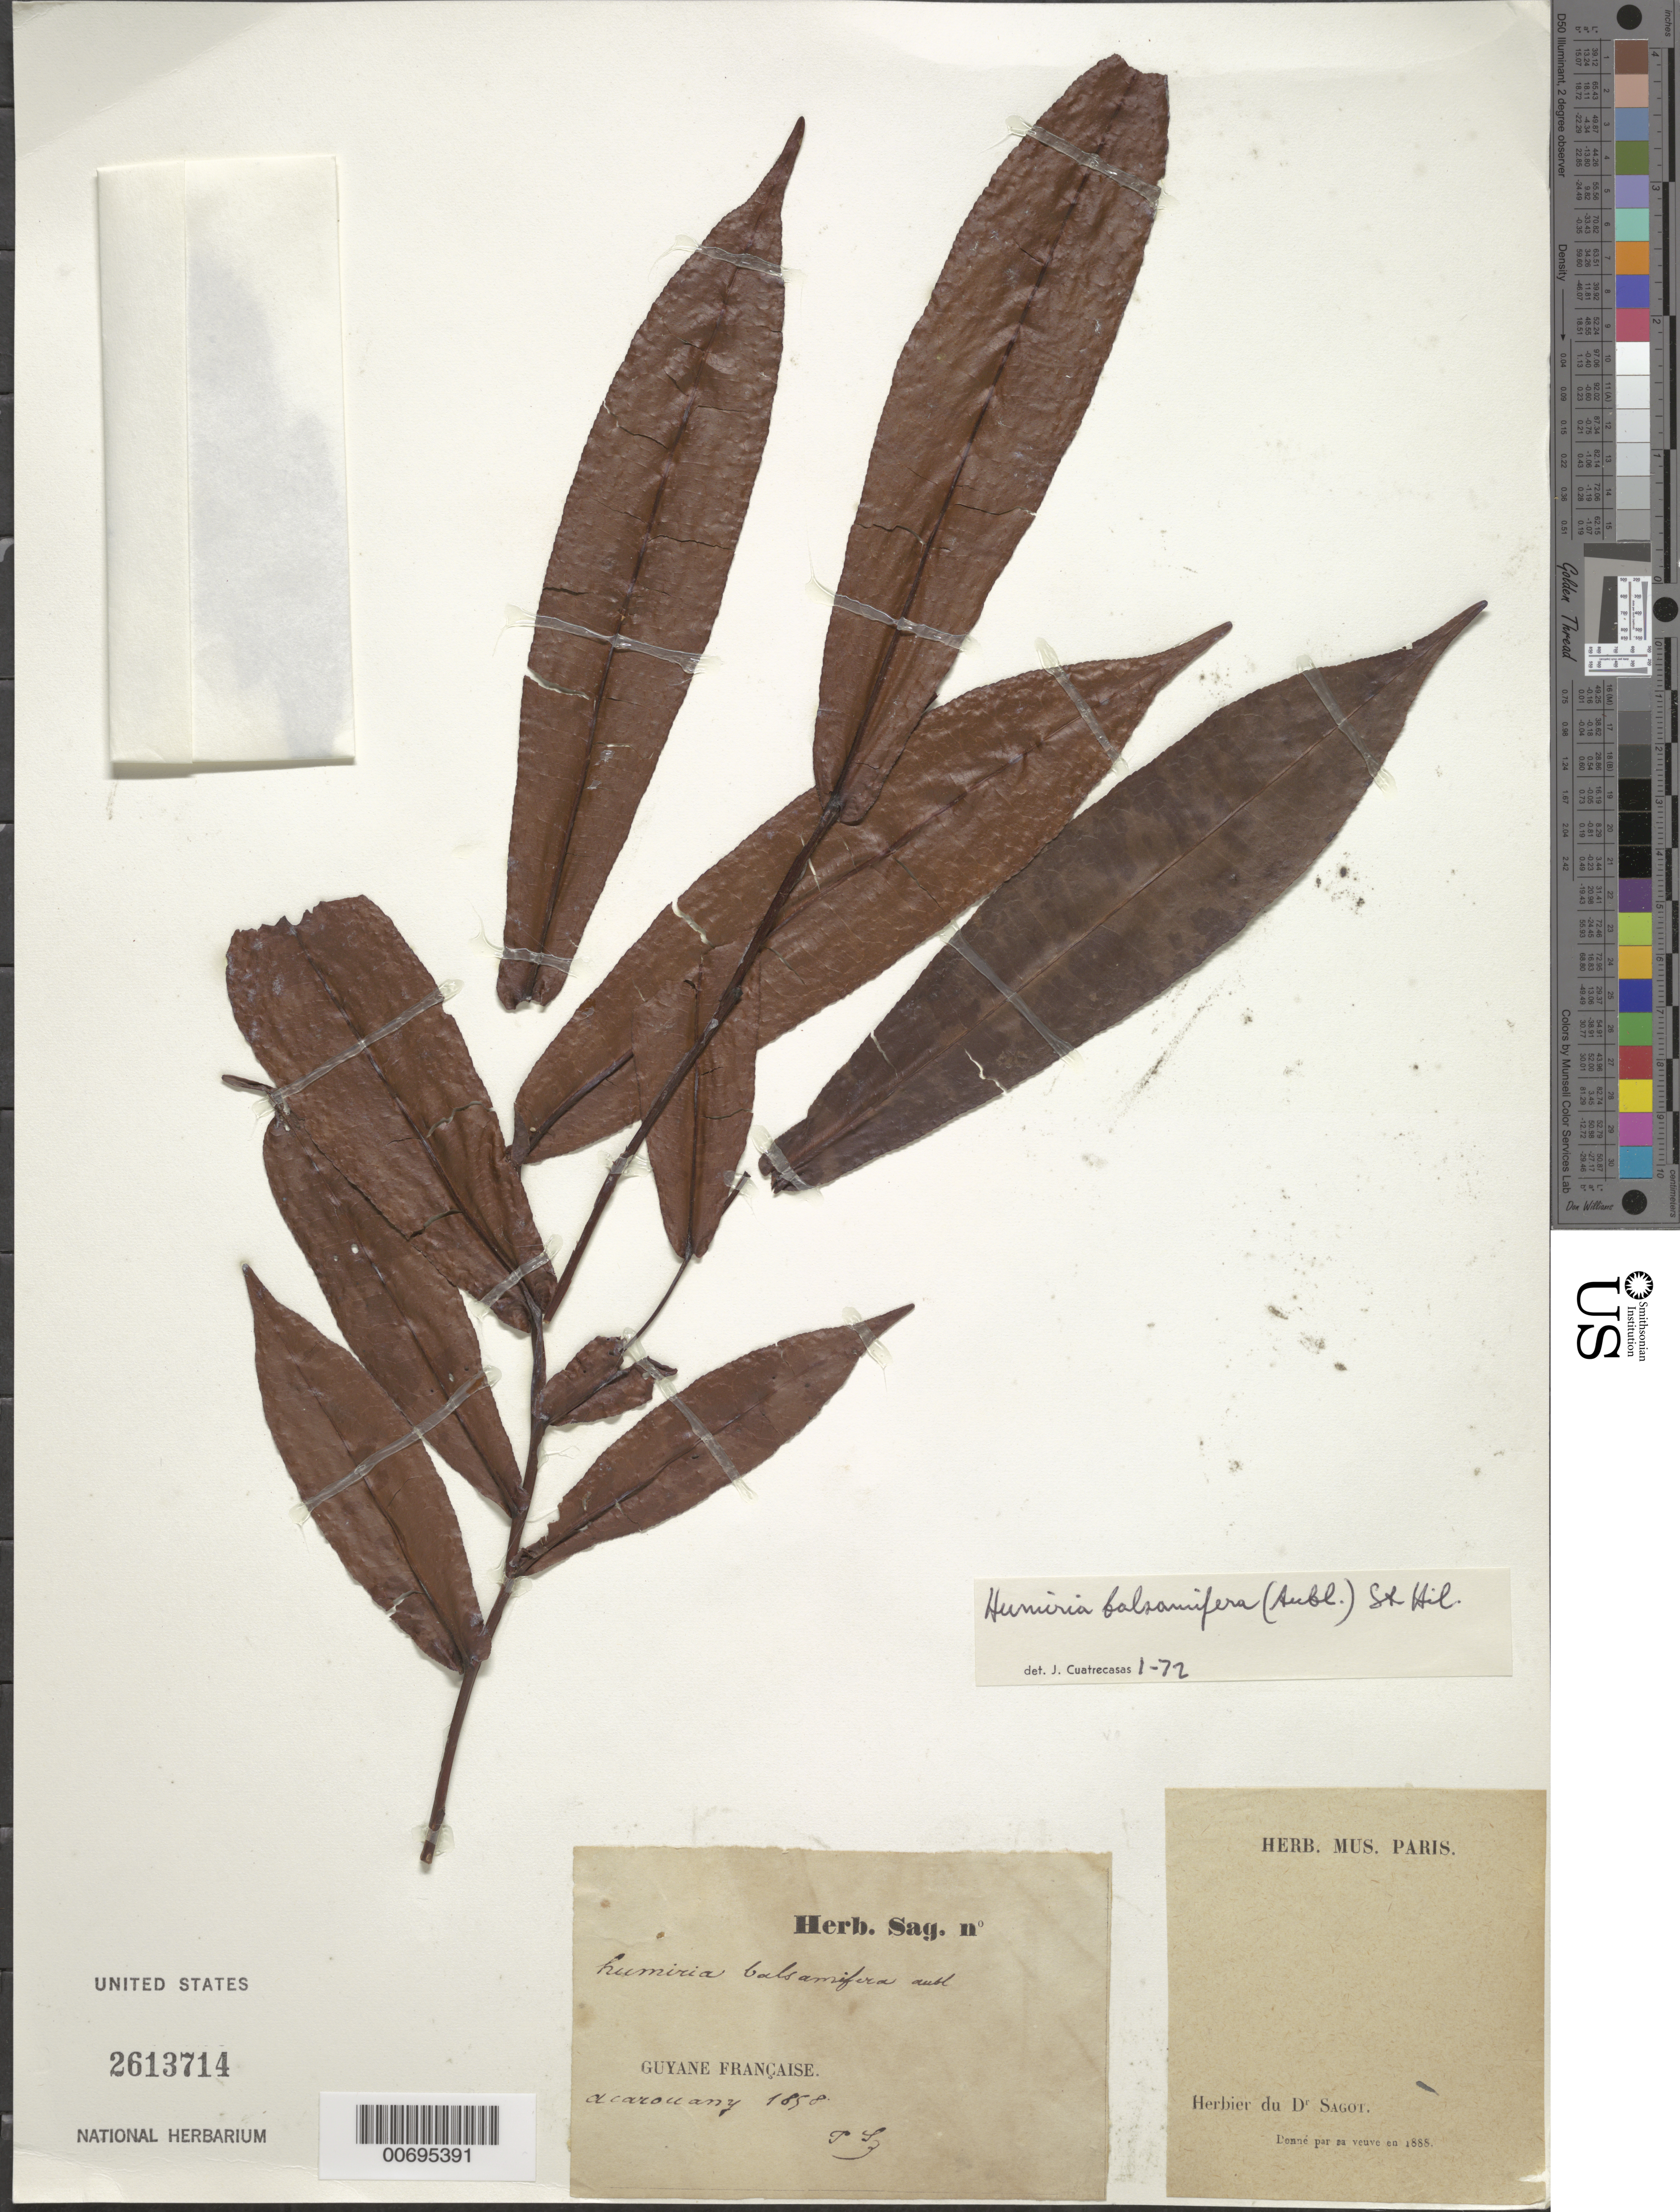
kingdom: Plantae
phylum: Tracheophyta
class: Magnoliopsida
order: Malpighiales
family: Humiriaceae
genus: Humiria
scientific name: Humiria balsamifera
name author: Aubl.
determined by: Cuatrecasas, J.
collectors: P. A. Sagot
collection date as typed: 1858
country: French Guiana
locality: Acarouany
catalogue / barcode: US 2613714